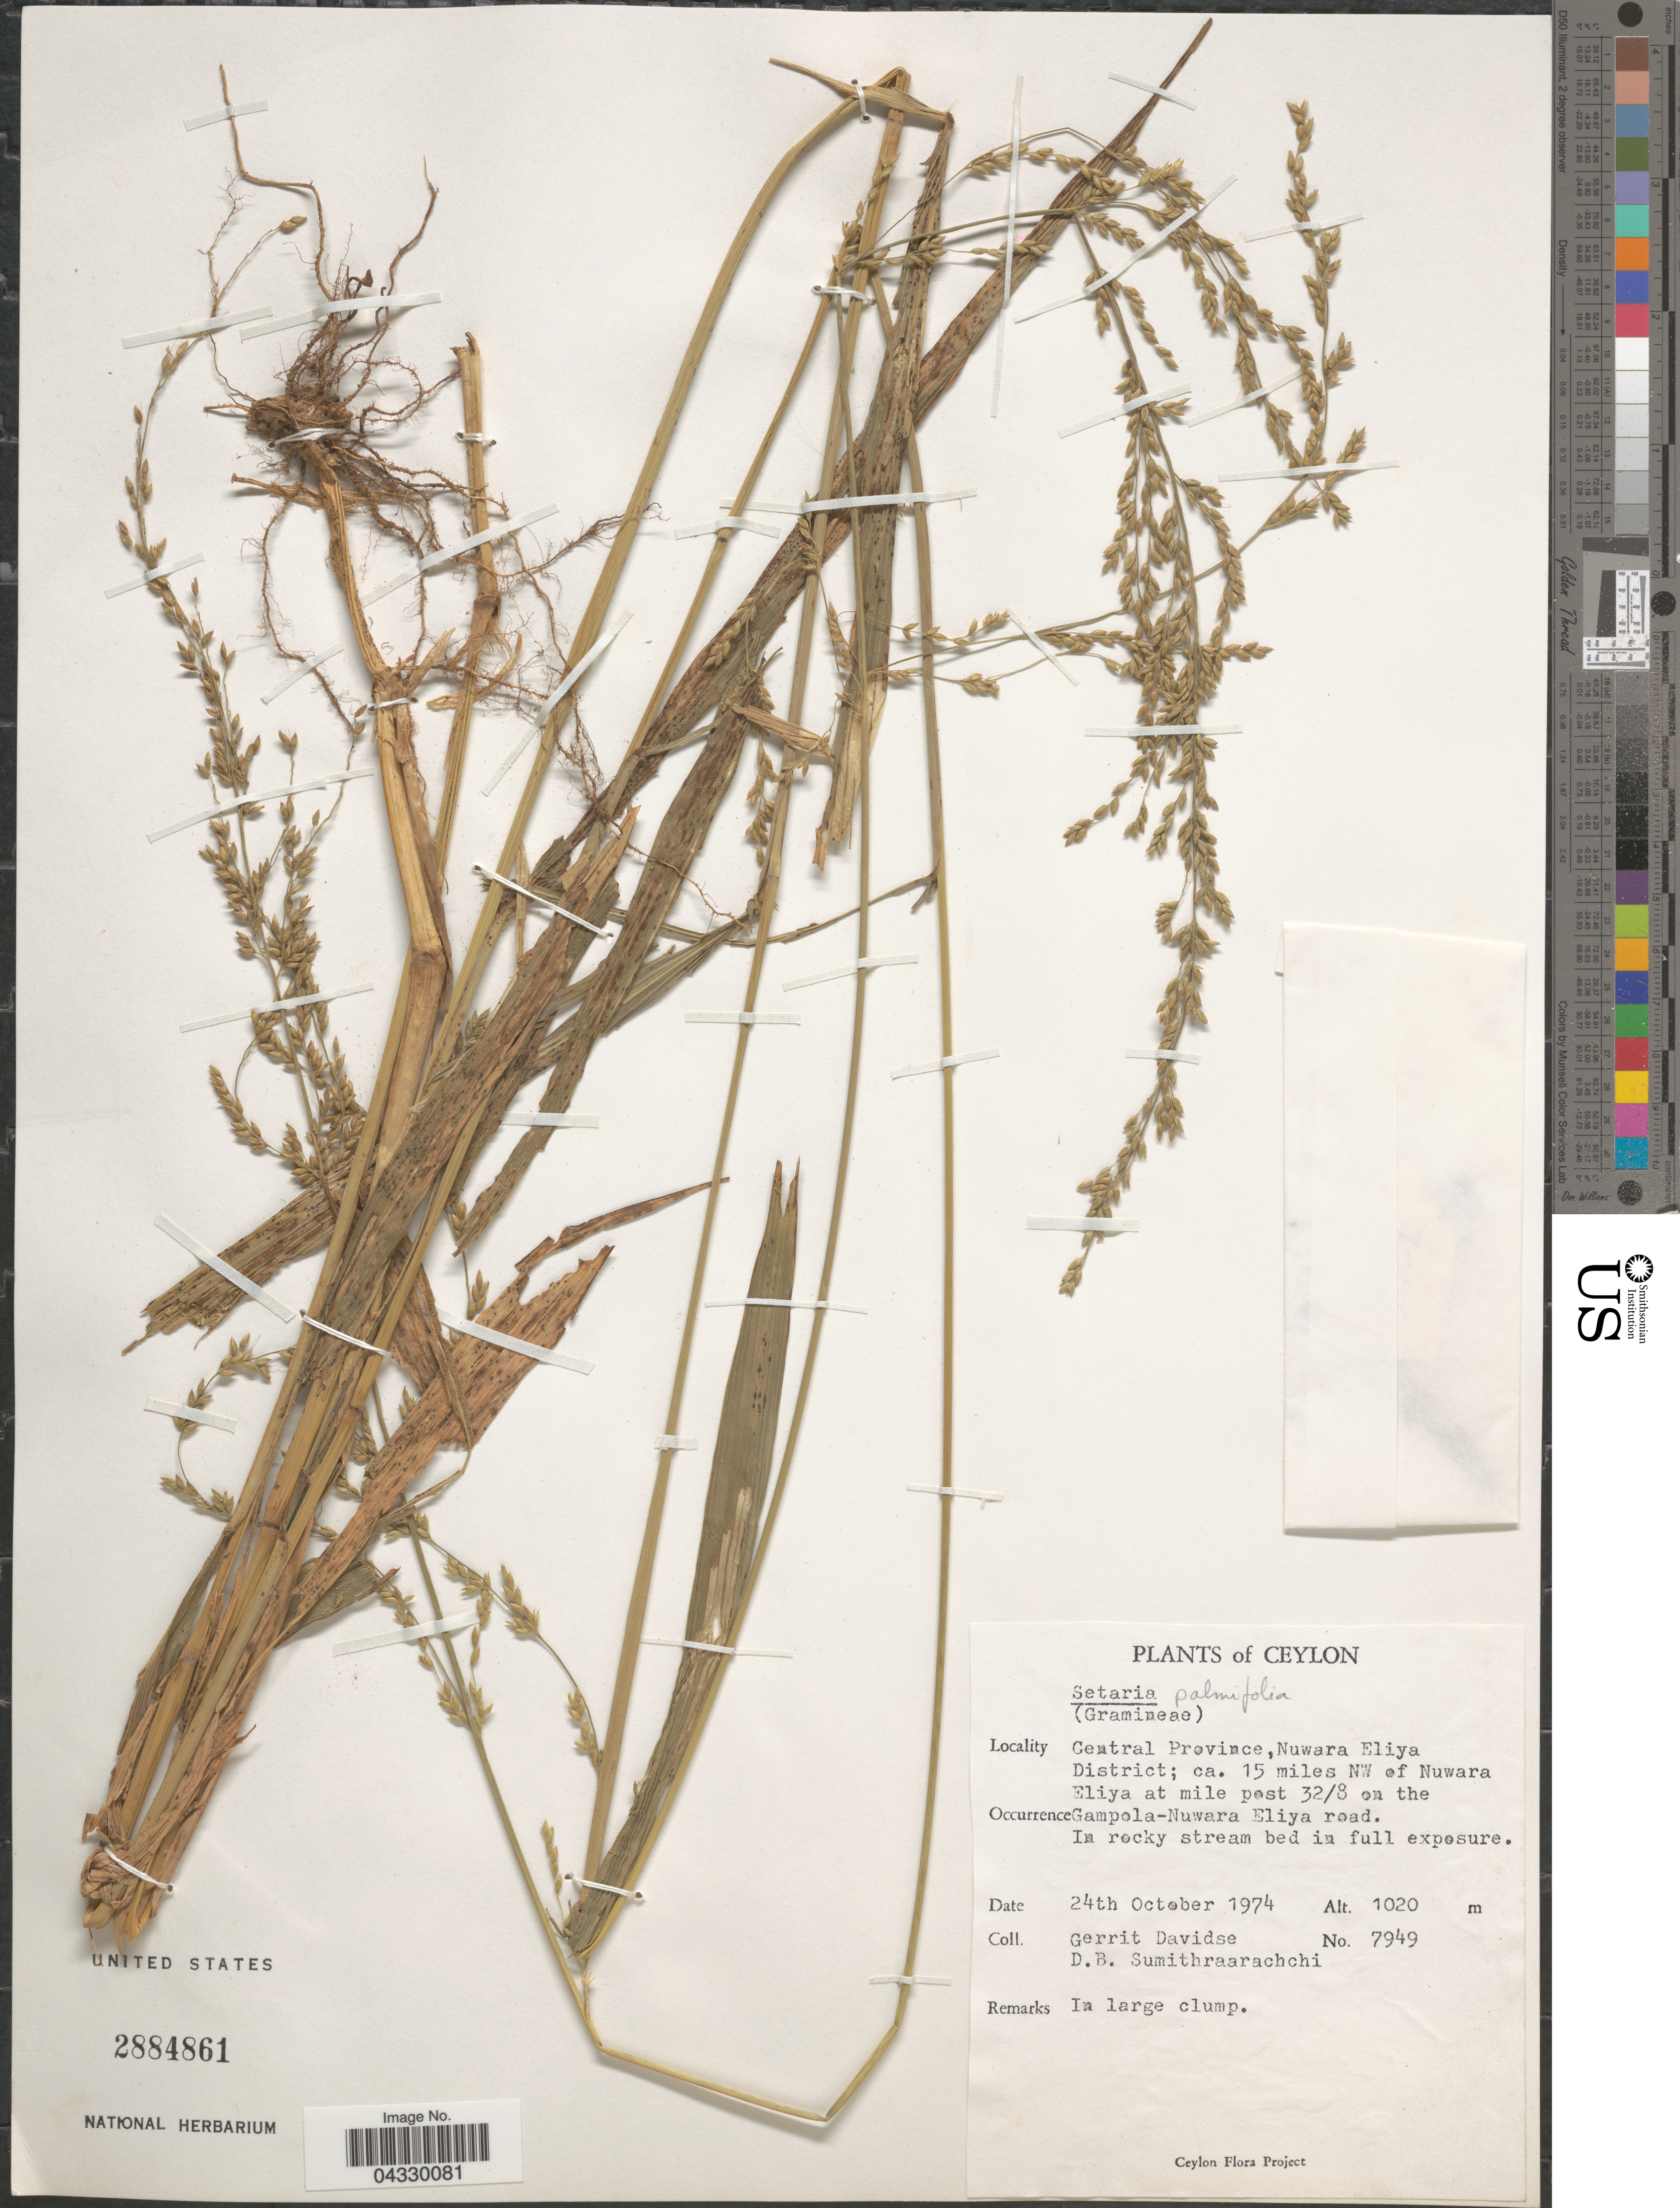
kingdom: Plantae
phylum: Tracheophyta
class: Liliopsida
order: Poales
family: Poaceae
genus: Setaria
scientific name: Setaria palmifolia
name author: (J. Koenig) Stapf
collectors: G. Davidse & D. B. Sumithraarachchi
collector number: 7949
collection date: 1974-10-24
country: Sri Lanka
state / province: Central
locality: Ceylon. Nuwara Eliya District; ca. 15 miles NW of Nuwara Eliya at mile post 32/8 on the Gampola-Nuwara Eliya road.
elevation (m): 1020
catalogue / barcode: US 2884861